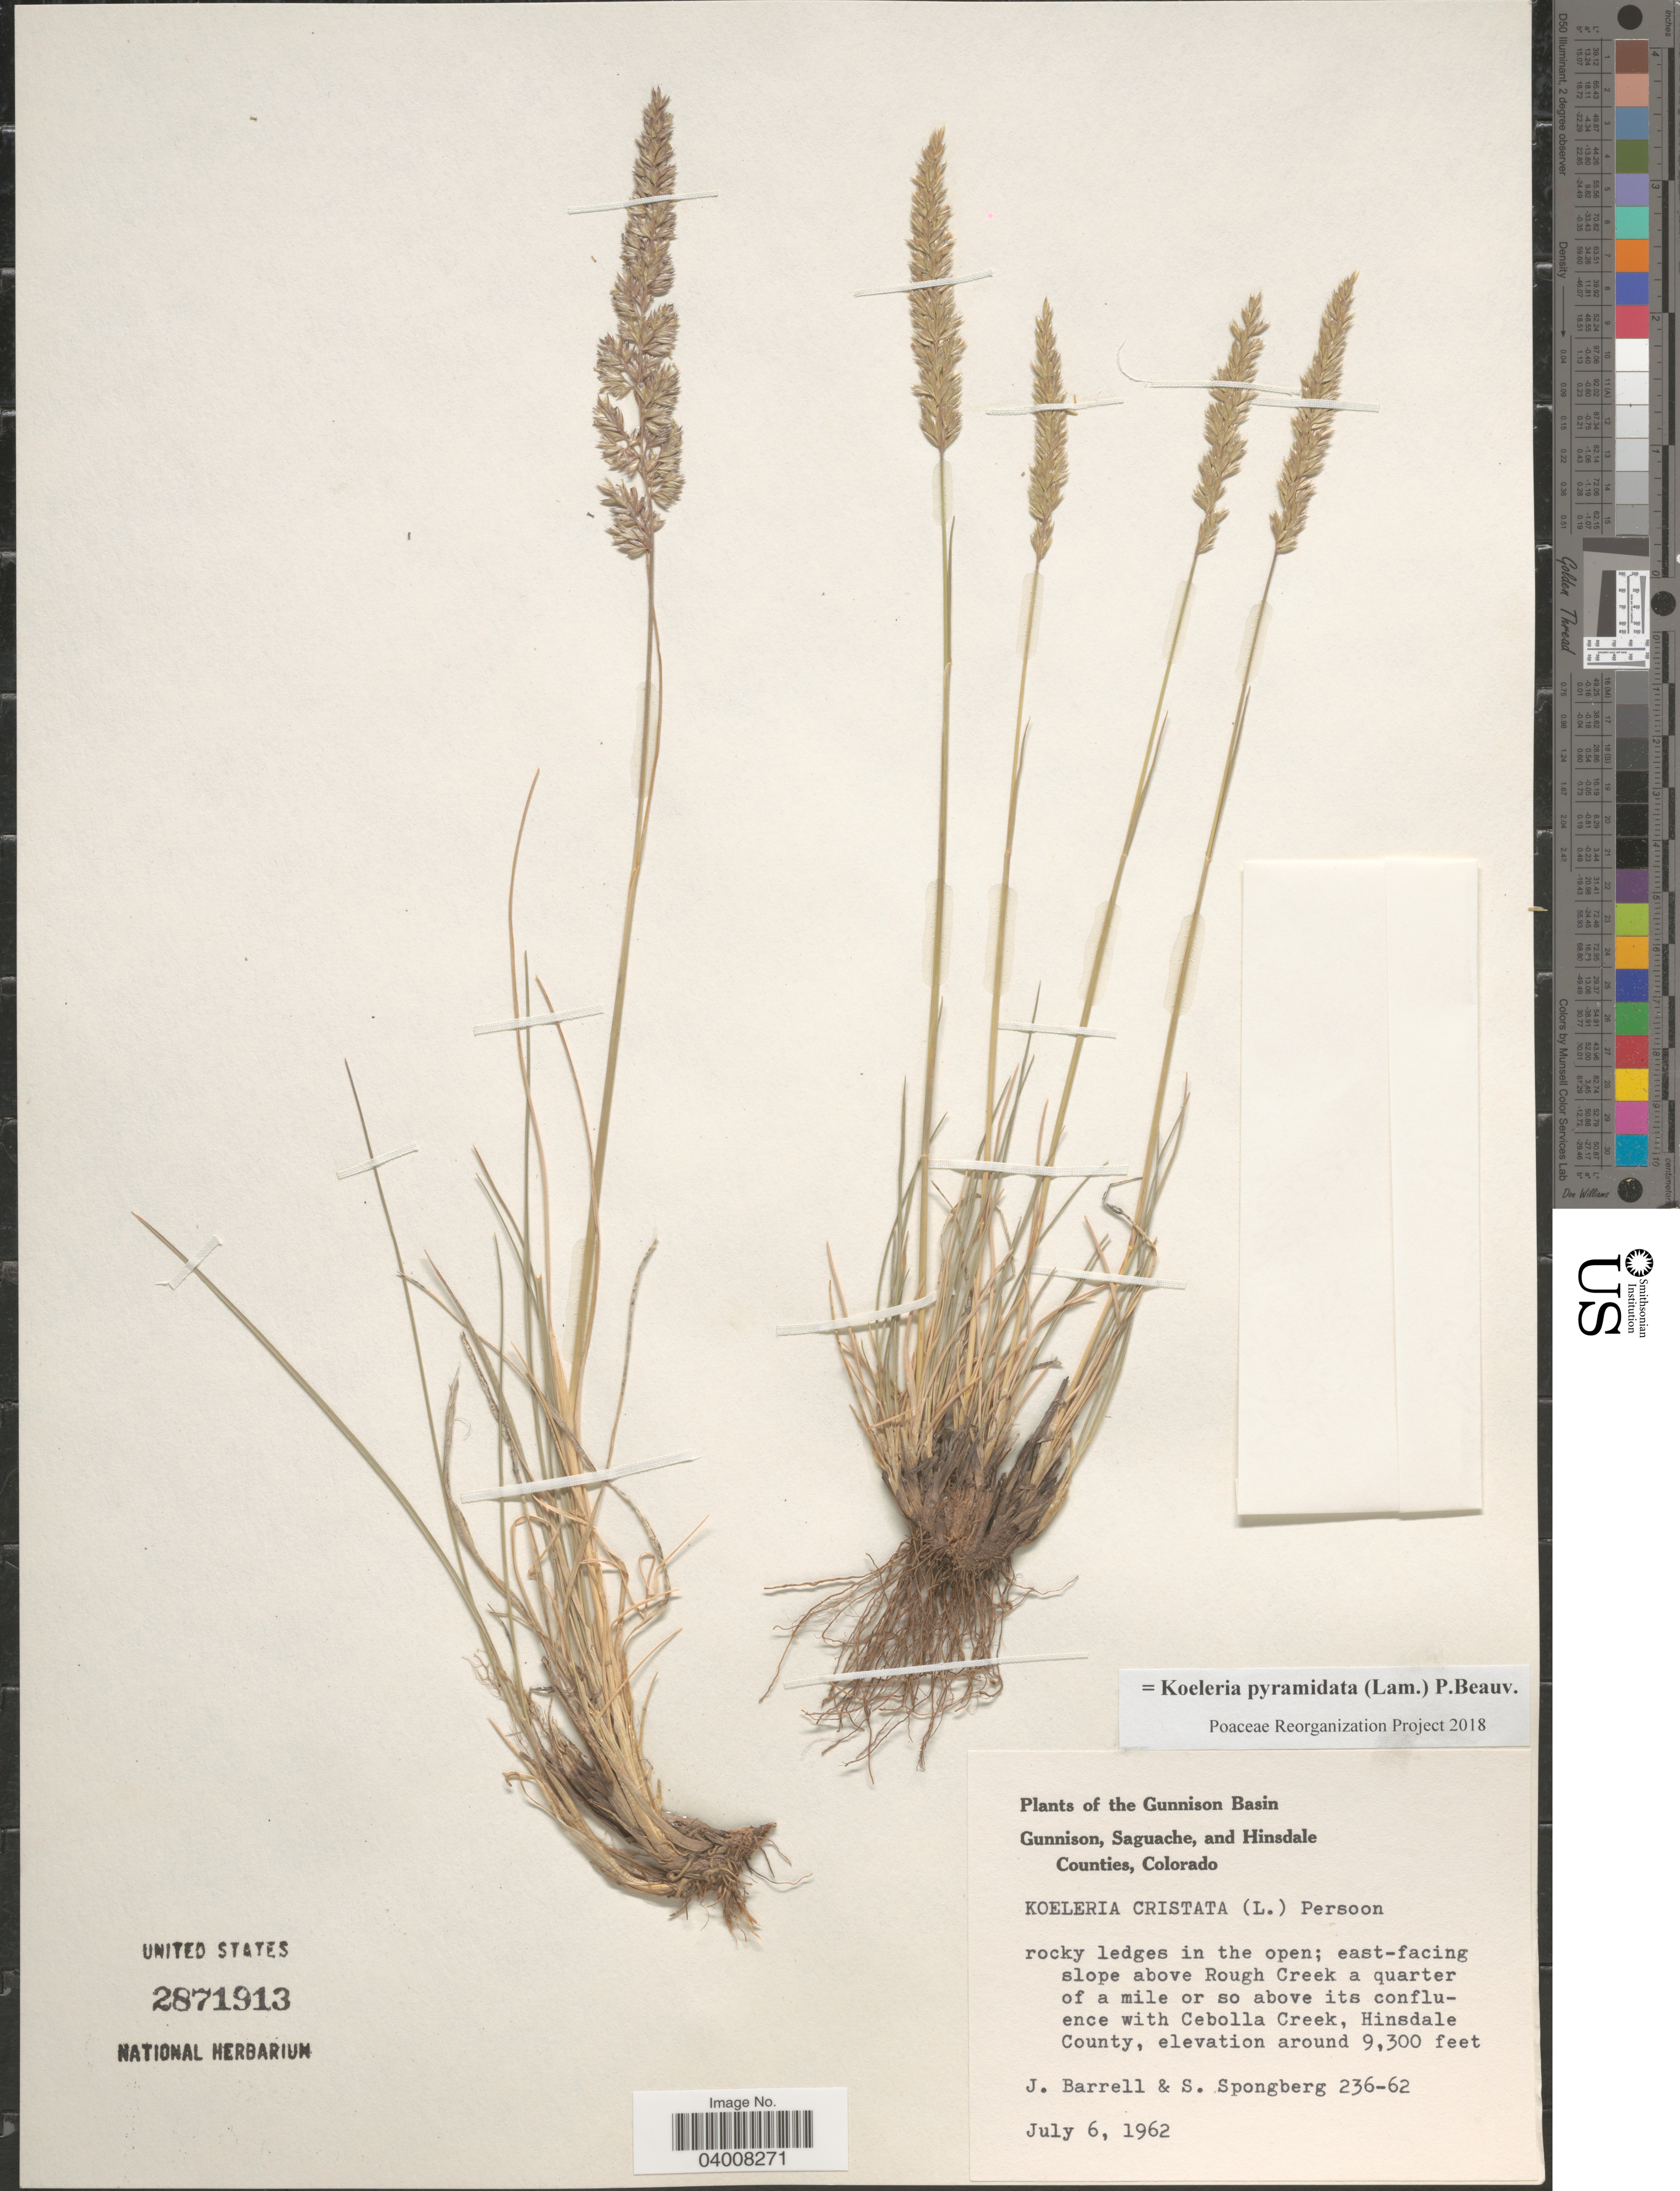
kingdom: Plantae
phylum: Tracheophyta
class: Liliopsida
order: Poales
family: Poaceae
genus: Koeleria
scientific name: Koeleria pyramidata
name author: (Lam.) P. Beauv.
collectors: J. Barrell & S. A.Spongberg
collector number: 236-62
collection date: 1962-07-06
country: United States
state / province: Colorado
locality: The Gunnison County. East-facing slope above Rough Creek a quarter of a mile or so above its confluence with Cebolla Creek, Hinsdale County.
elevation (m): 2835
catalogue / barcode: US 2871913